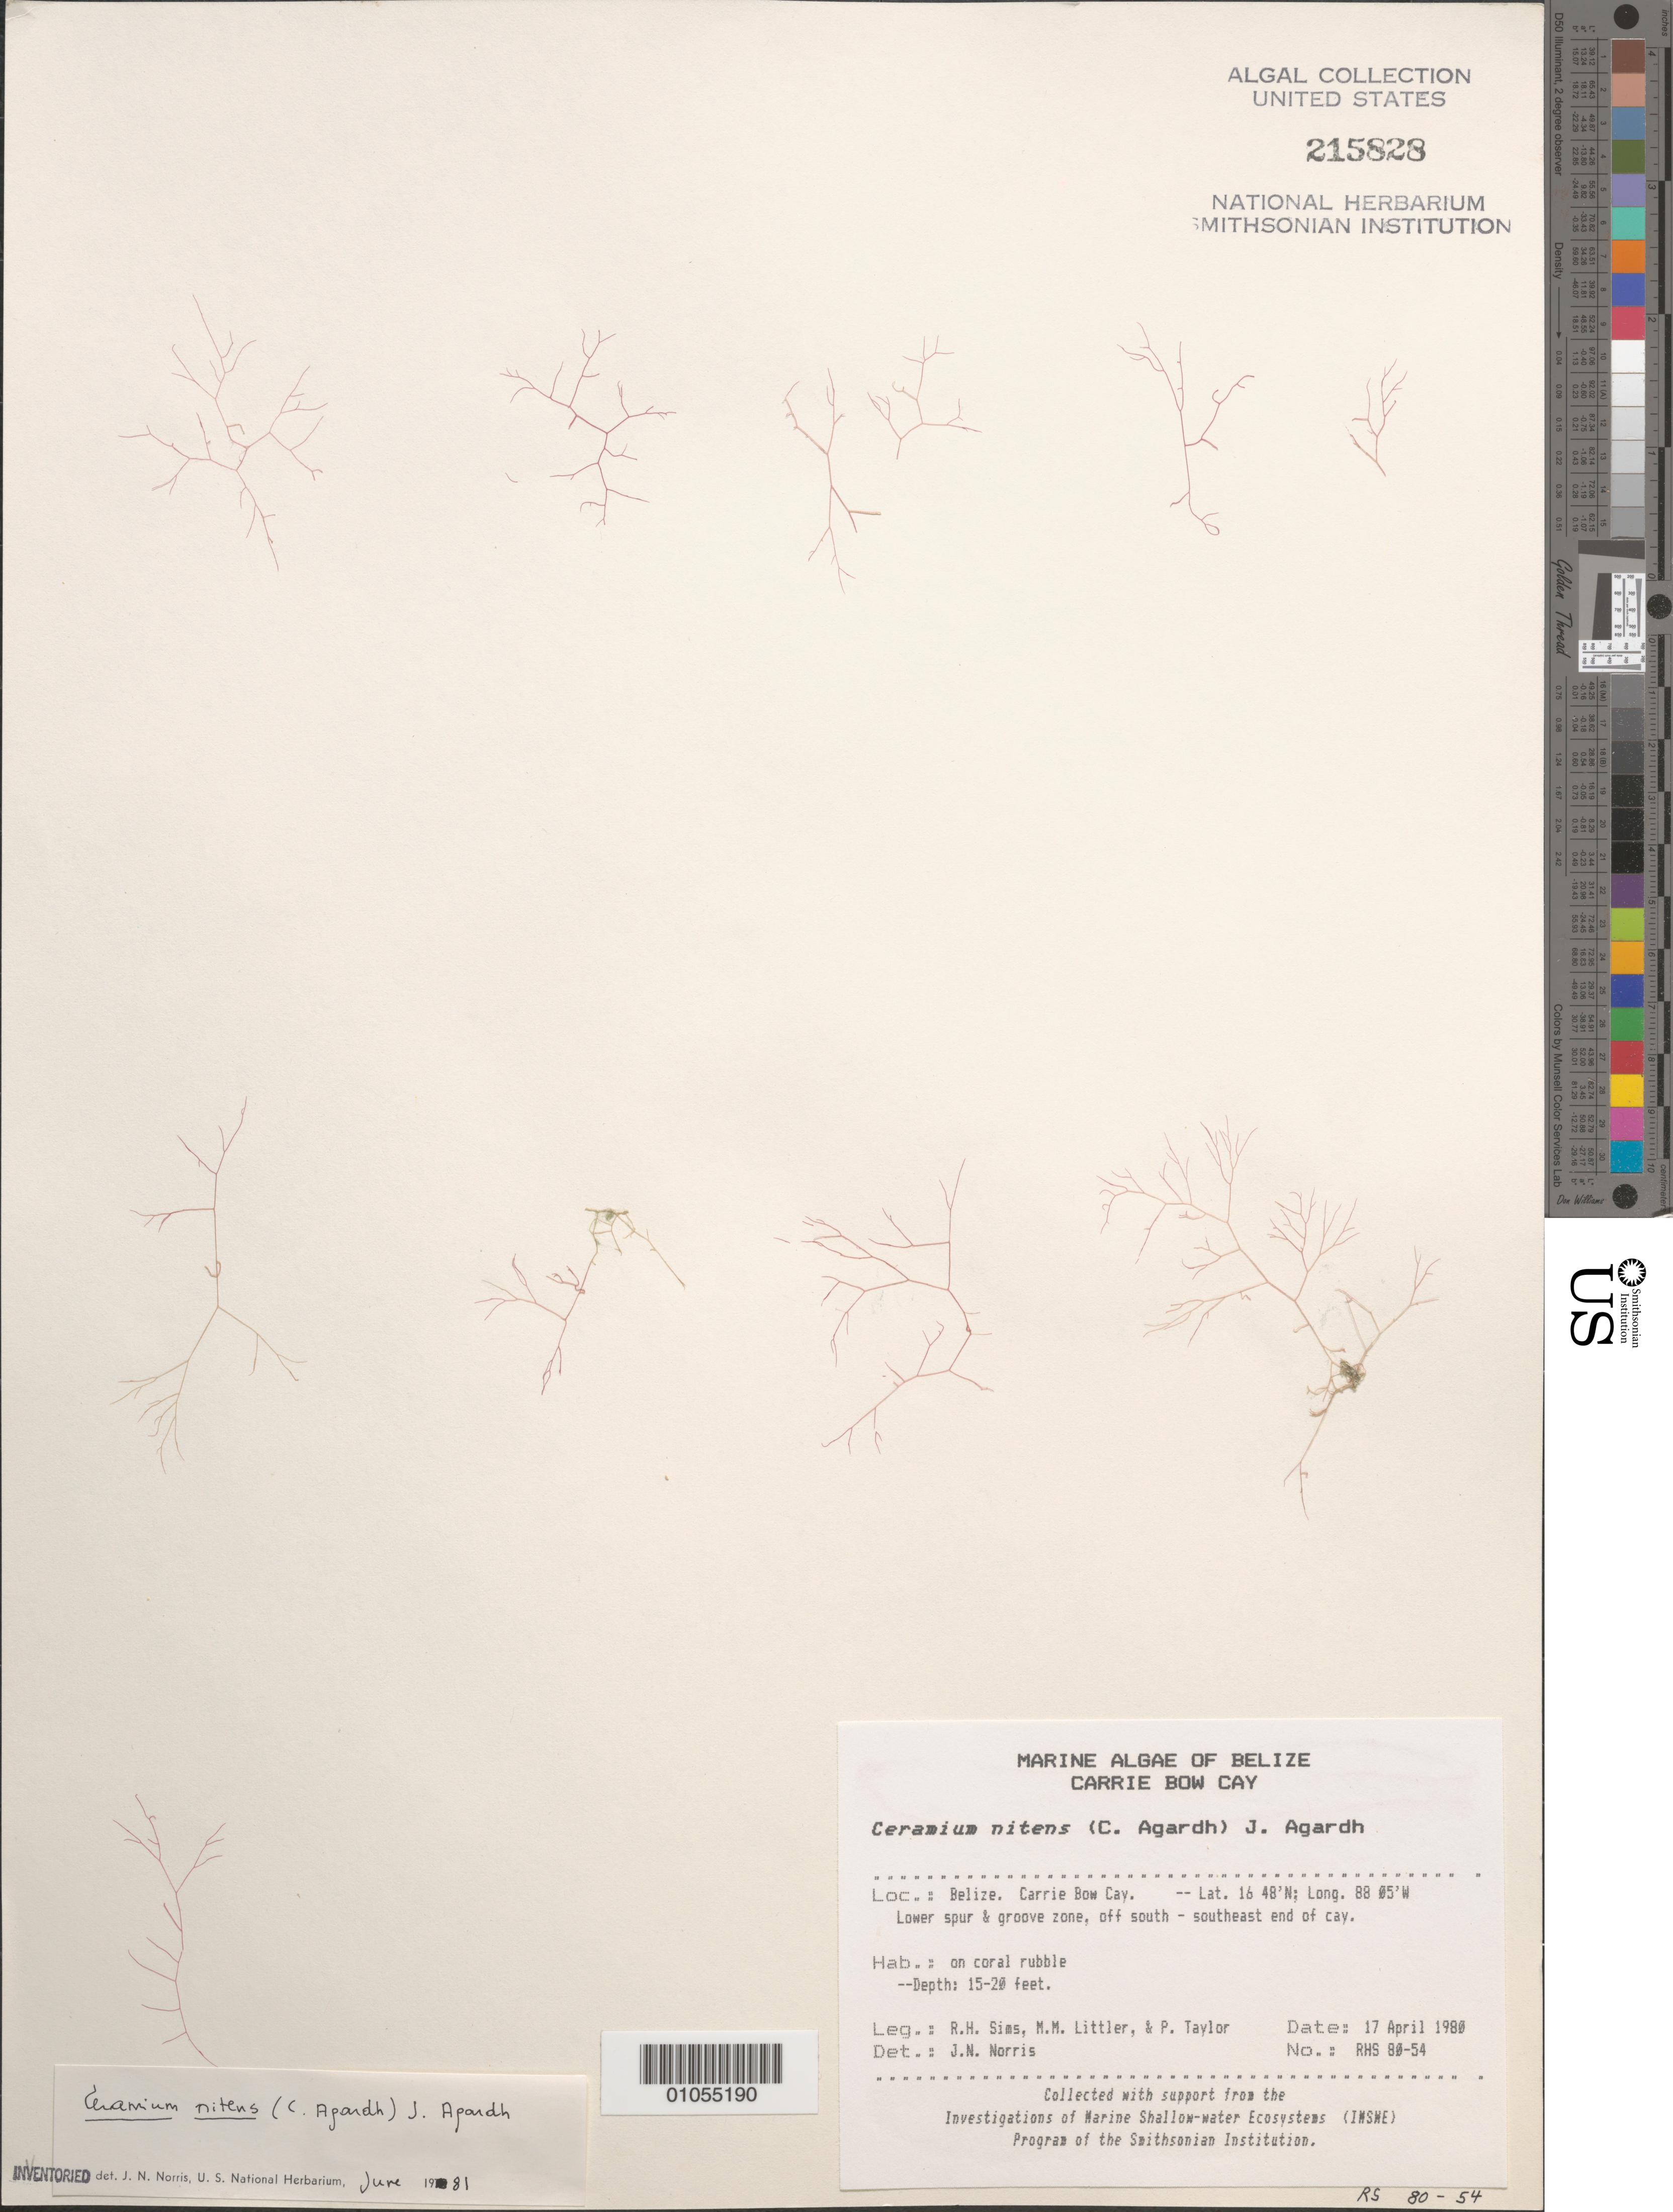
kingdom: Plantae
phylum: Rhodophyta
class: Florideophyceae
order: Ceramiales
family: Ceramiaceae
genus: Ceramium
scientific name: Ceramium nitens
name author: (C. Agardh) J. Agardh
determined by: Norris, James N.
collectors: R. H. Sims, M. M. Littler & P. R. Taylor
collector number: RHS 80-54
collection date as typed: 17 Apr 1980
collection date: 1980-04-17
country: Belize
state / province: Stann Creek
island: Carrie Bow Cay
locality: Off the cay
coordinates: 16 48'N, 88 05'W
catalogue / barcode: US 215828